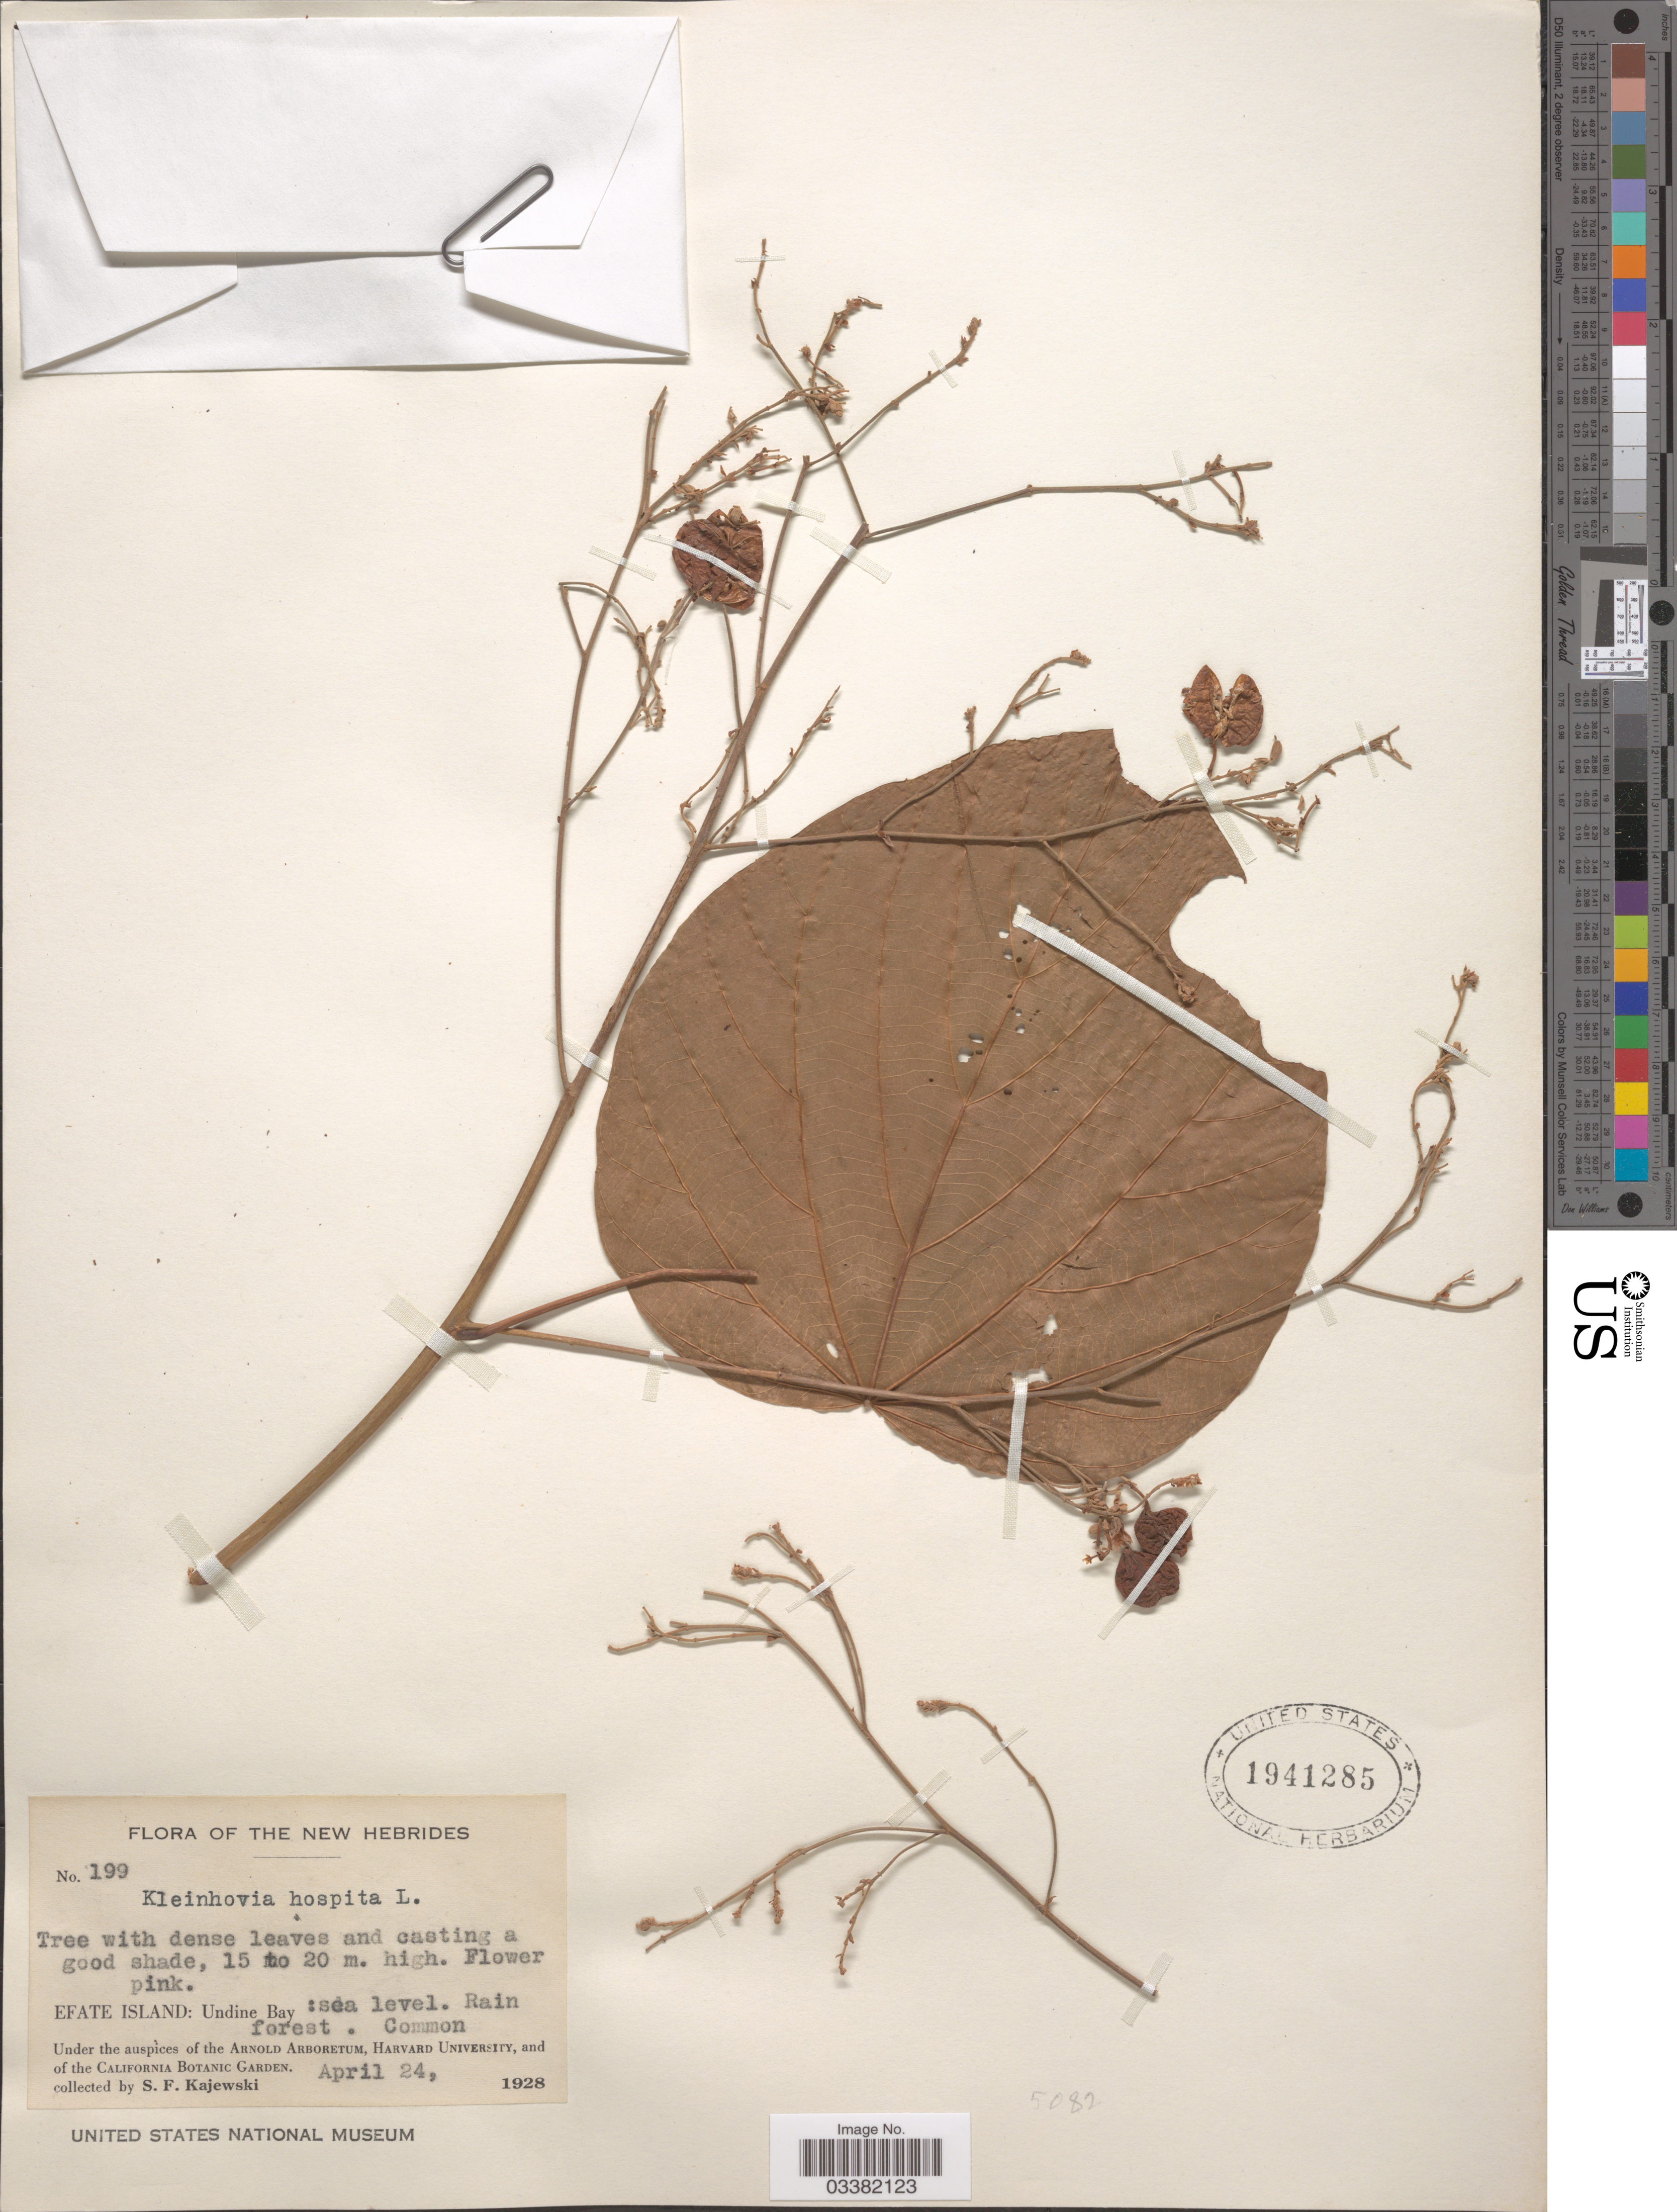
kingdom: Plantae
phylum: Tracheophyta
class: Magnoliopsida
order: Malvales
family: Malvaceae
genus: Kleinhovia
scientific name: Kleinhovia hospita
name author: L.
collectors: S. Kajewski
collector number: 199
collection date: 1928-04-24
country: Vanuatu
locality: The New Hebrides. Efate Island: Undine Bay.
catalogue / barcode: US 1941285